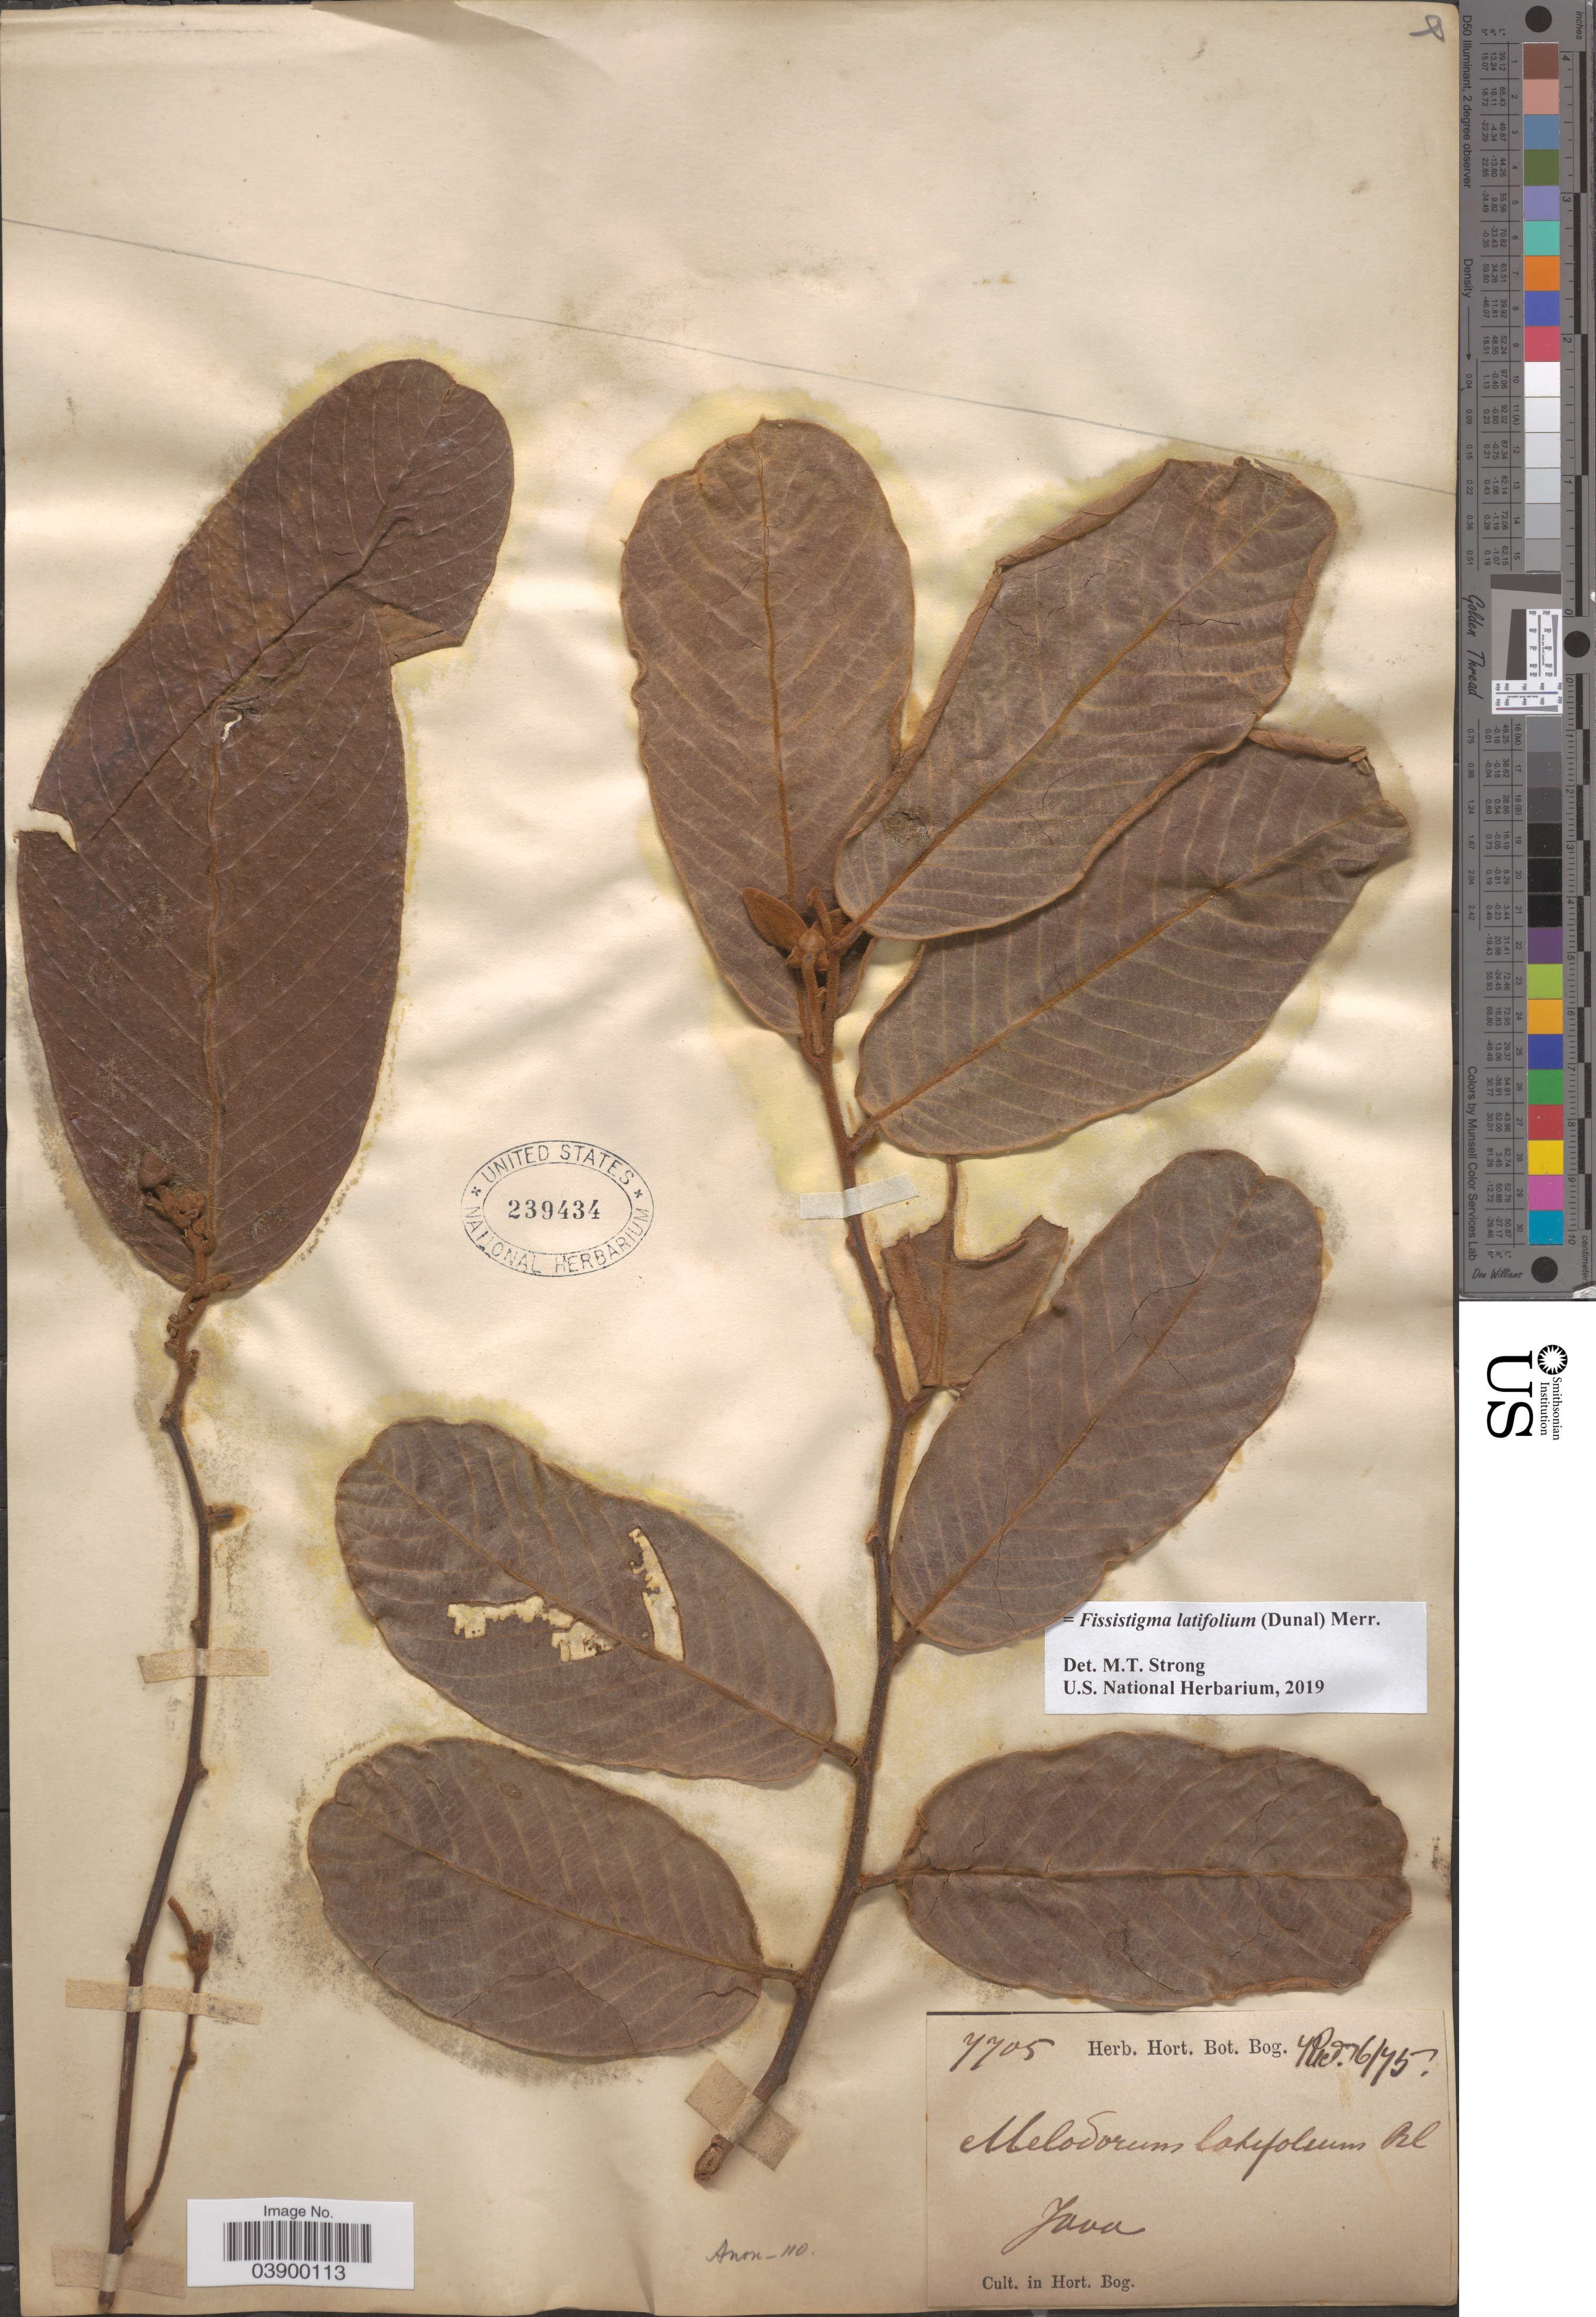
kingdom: Plantae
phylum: Tracheophyta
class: Magnoliopsida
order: Magnoliales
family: Annonaceae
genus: Fissistigma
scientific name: Fissistigma latifolium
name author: (Dunal) Merr.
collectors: ex herb. Hort. Bot. Bog.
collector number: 7705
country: Indonesia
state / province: Java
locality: Cult. in Hort. Bog.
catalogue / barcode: US 239434